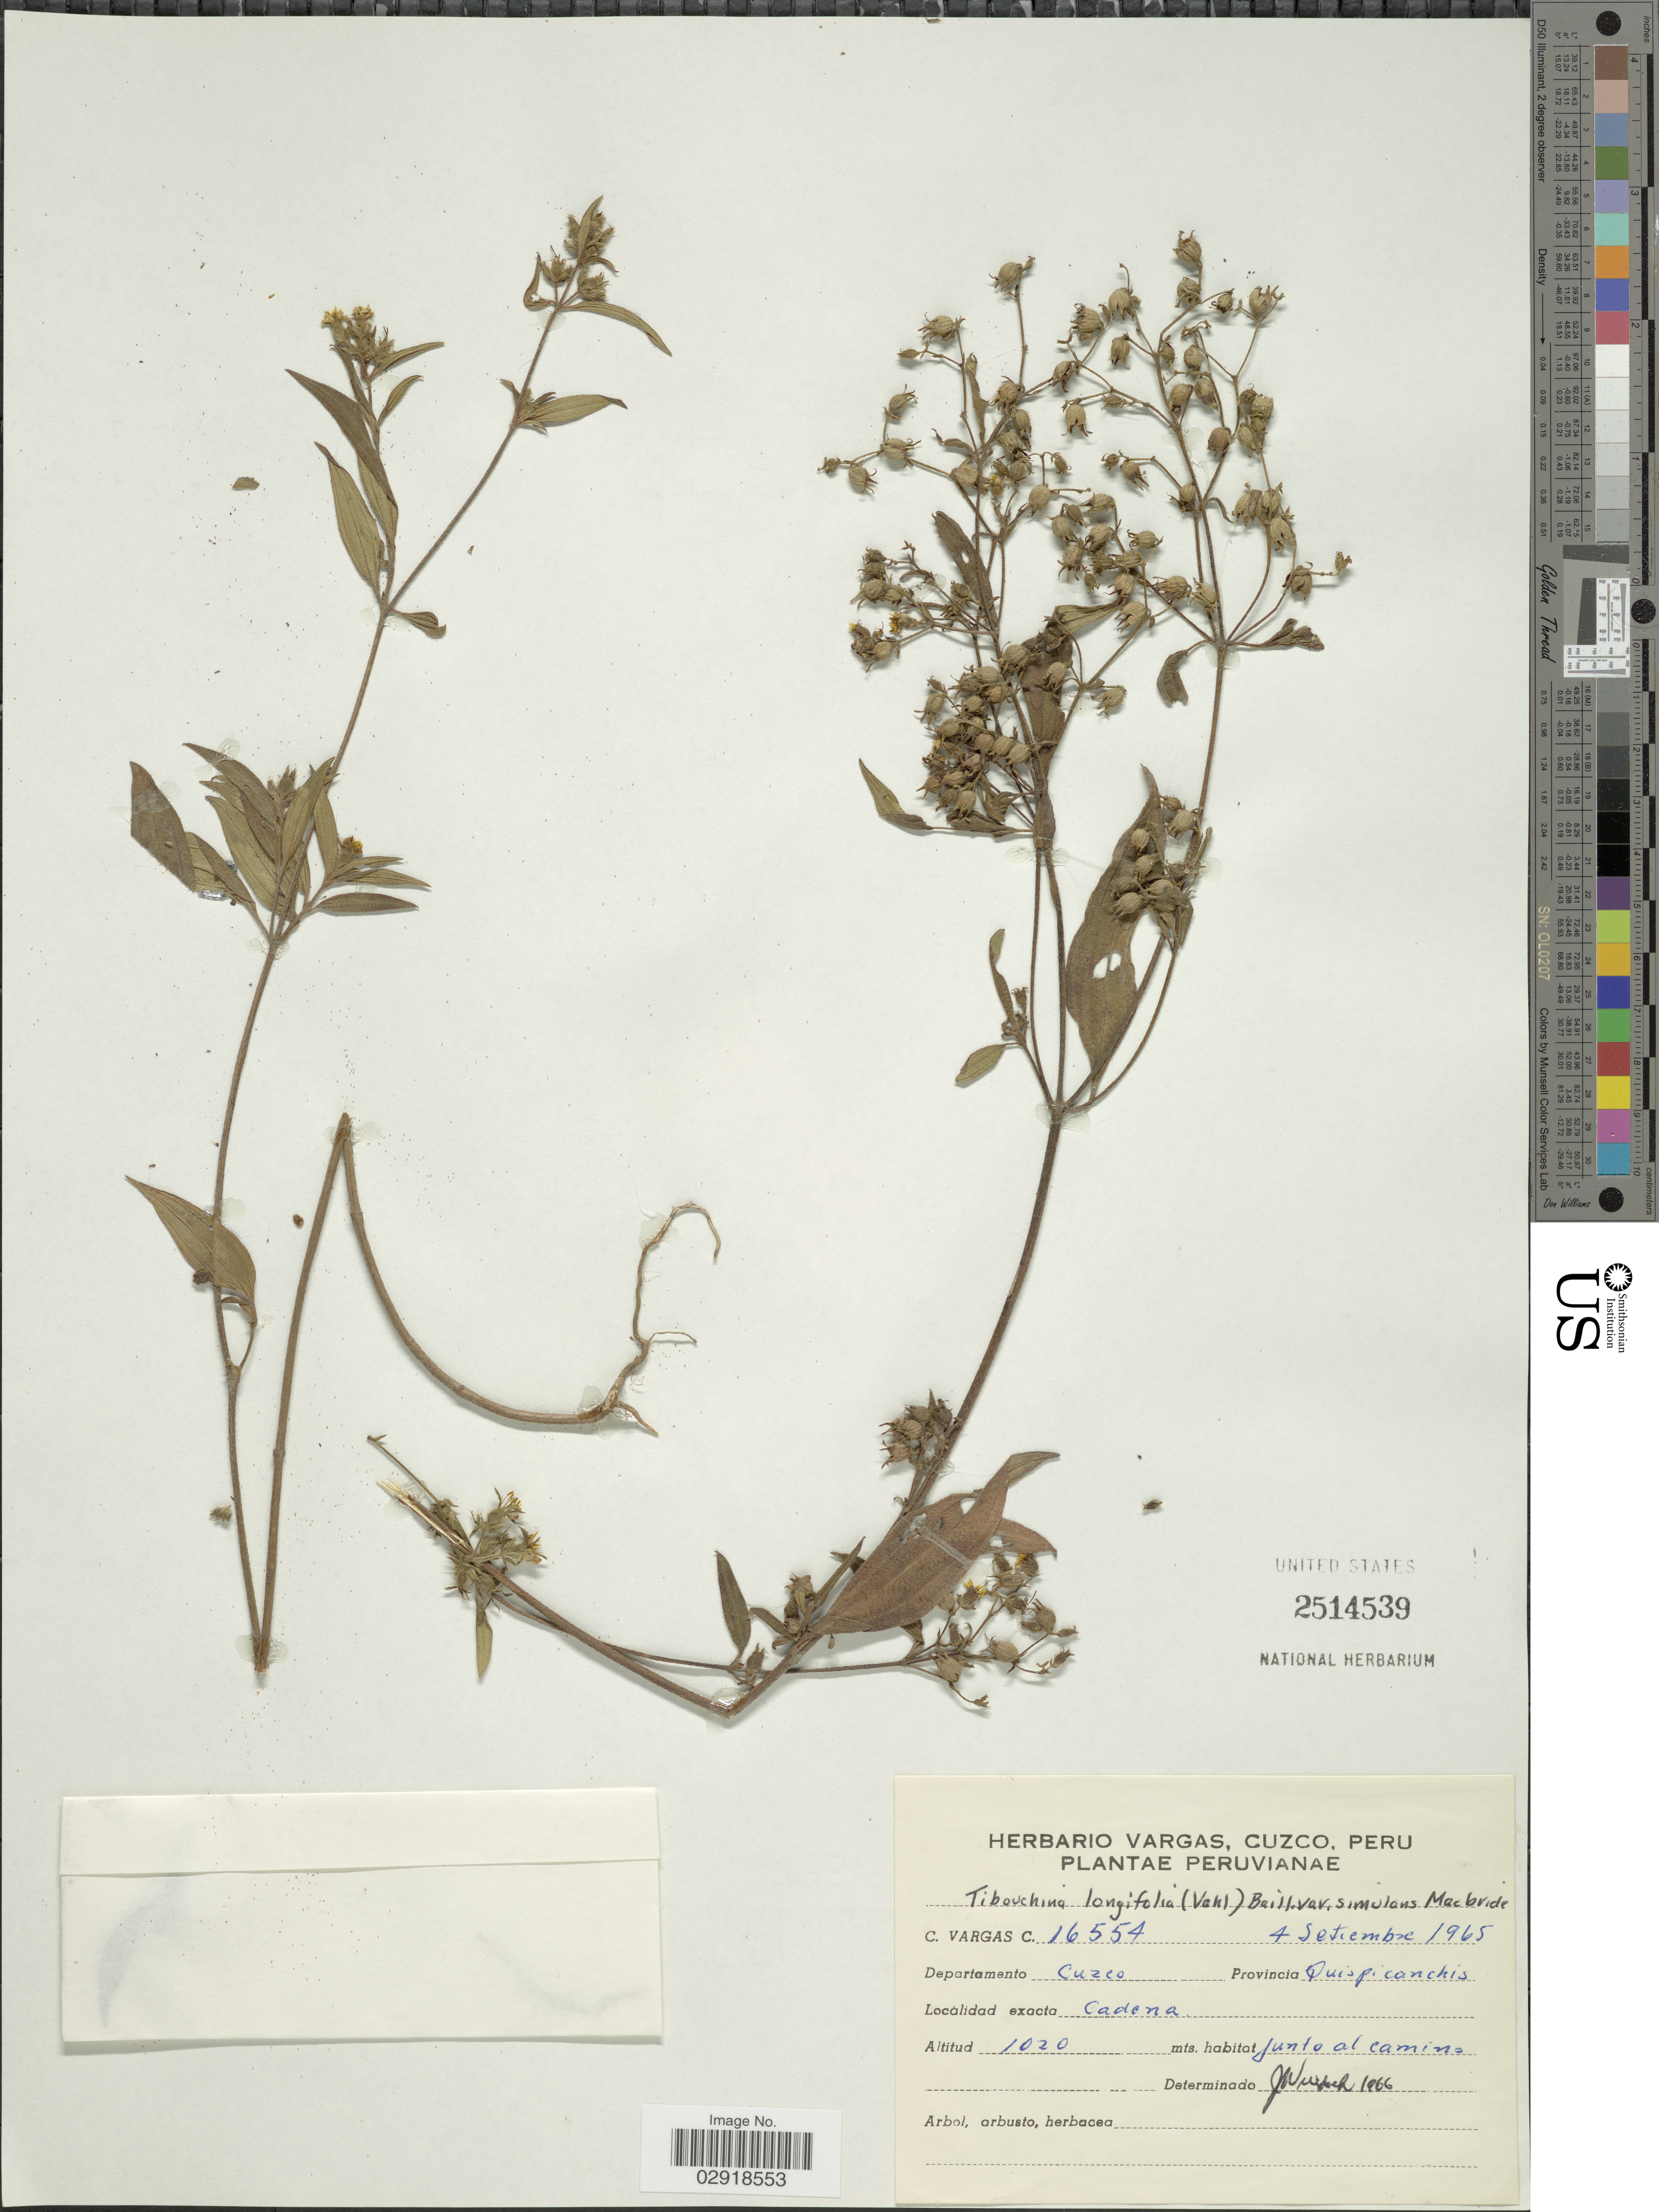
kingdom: Plantae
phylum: Tracheophyta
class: Magnoliopsida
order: Myrtales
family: Melastomataceae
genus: Chaetogastra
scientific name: Chaetogastra longifolia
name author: (Vahl) DC.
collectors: C. Vargas Calderón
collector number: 16554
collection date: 1965-09-04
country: Peru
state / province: Cusco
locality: Departamento Cuzco. Provincia Quispicanchis, Cadena.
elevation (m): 1020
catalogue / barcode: US 2514539